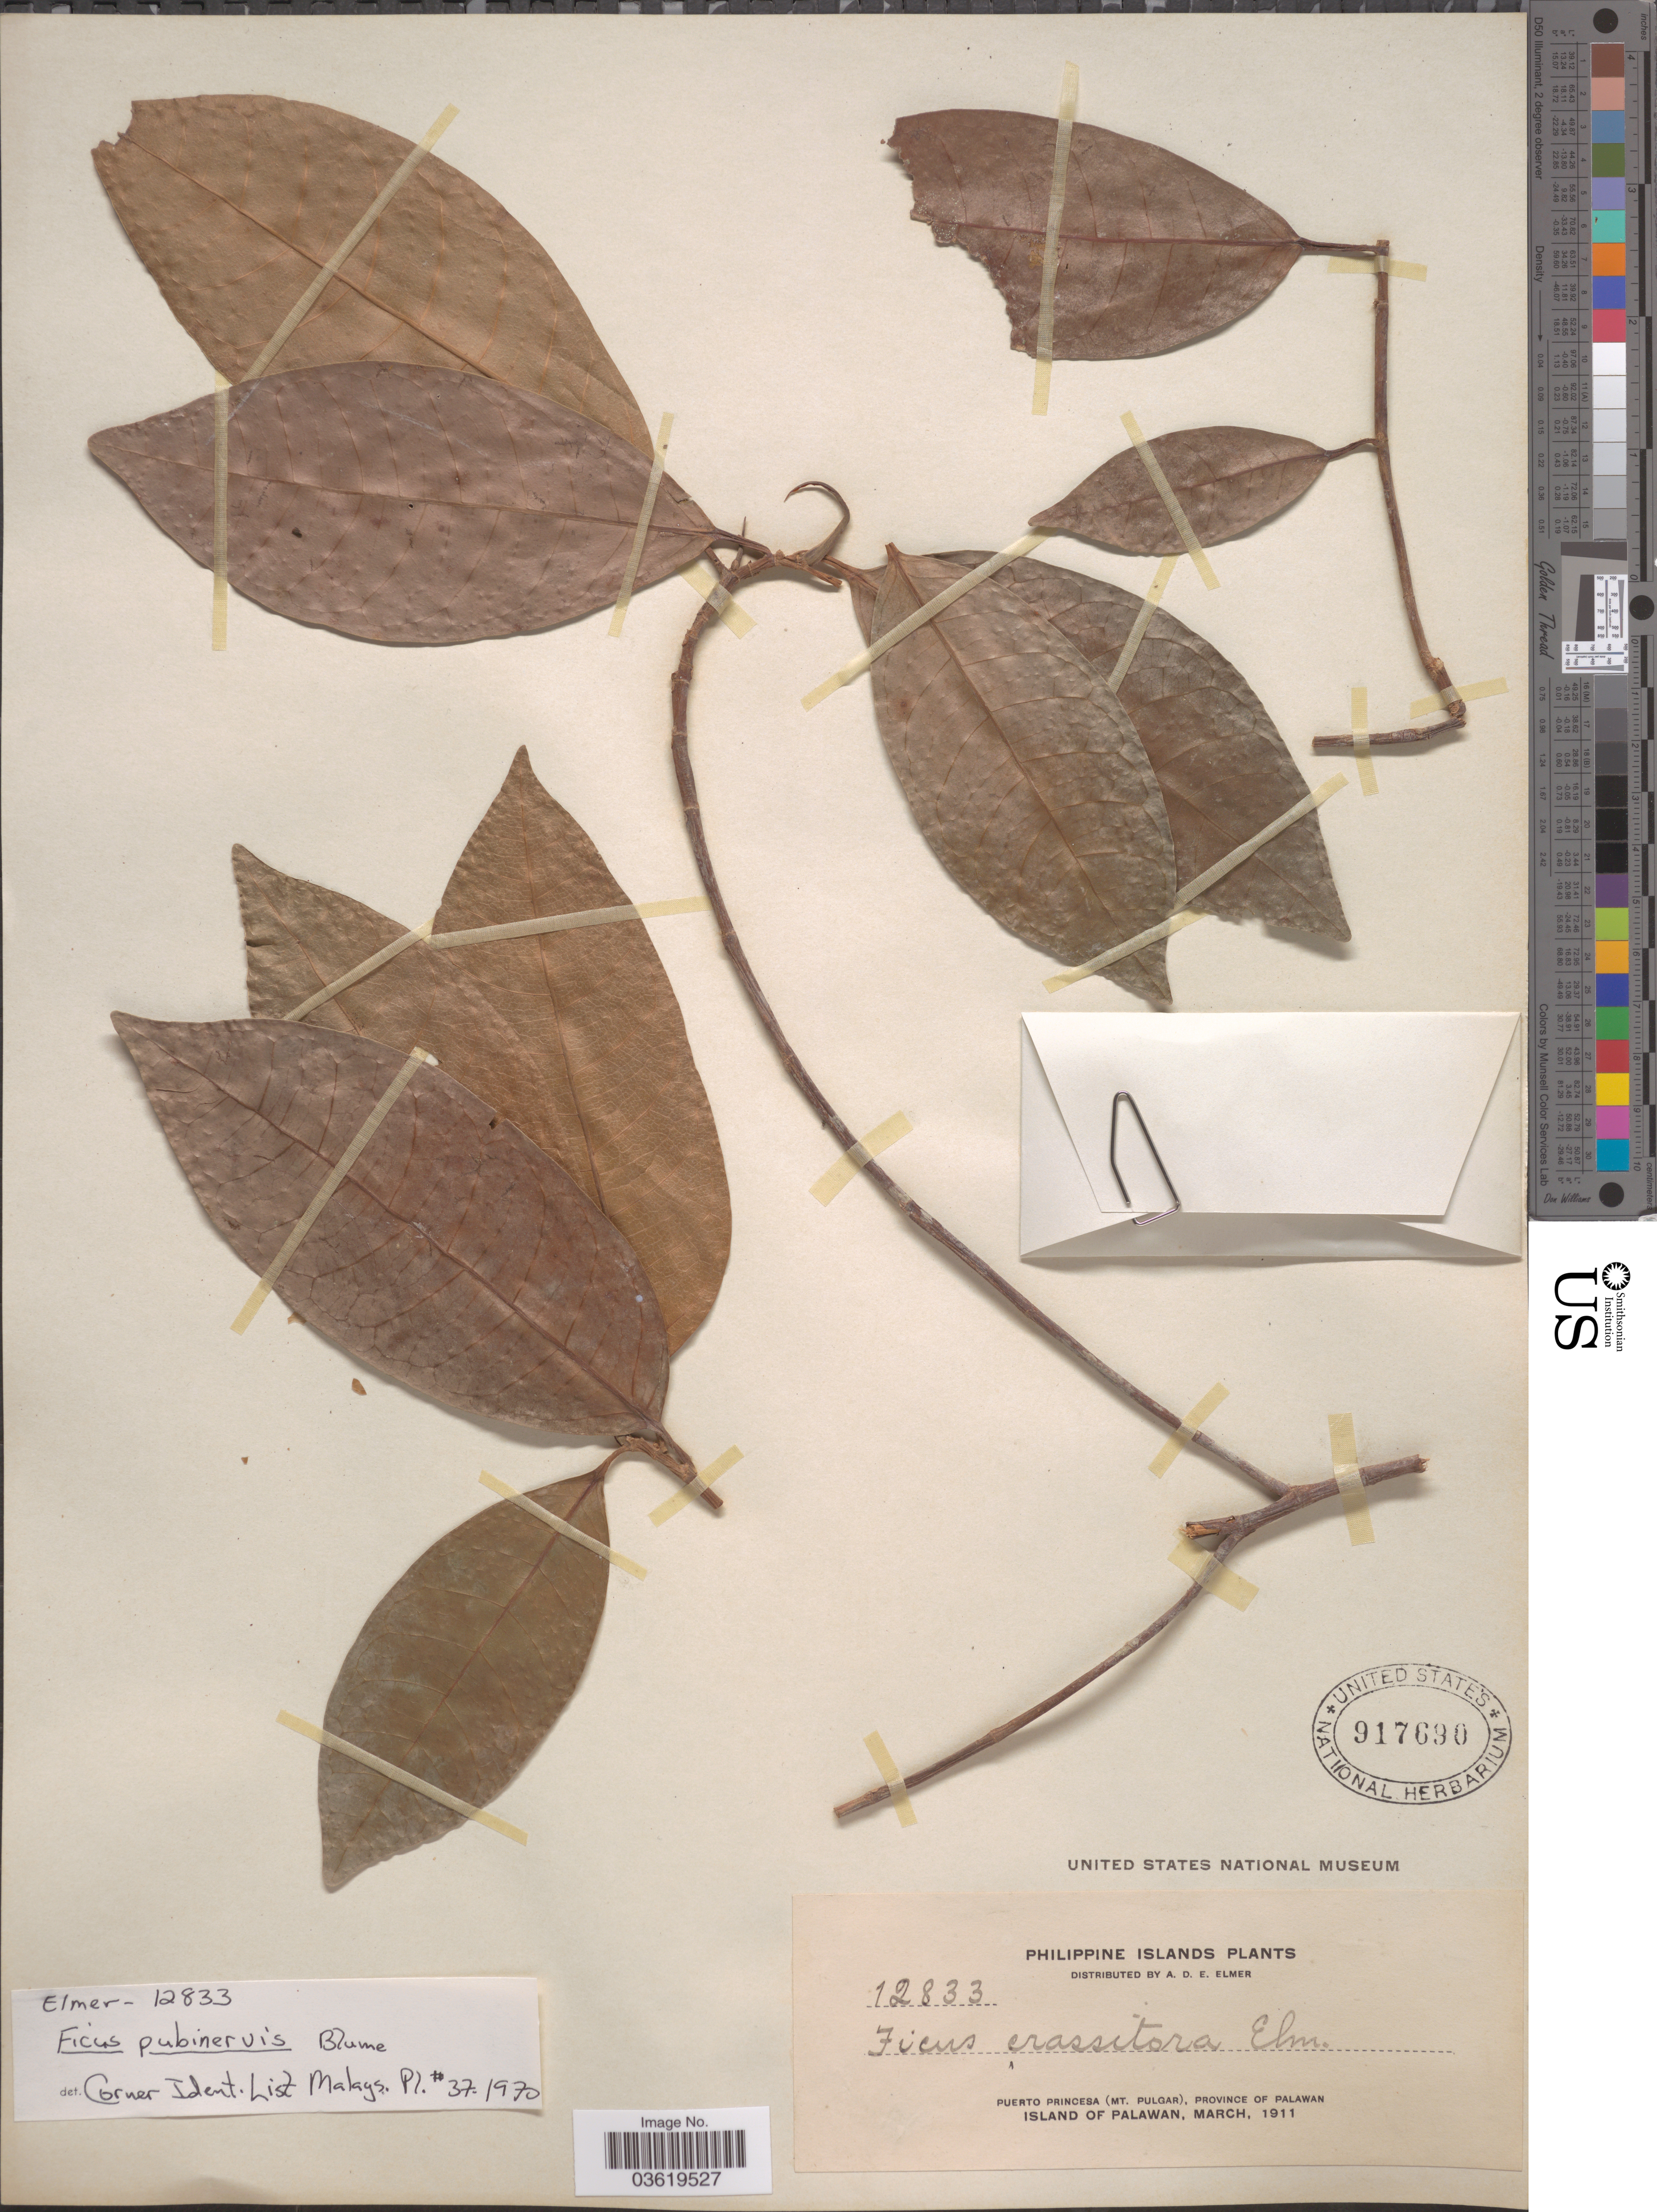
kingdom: Plantae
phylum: Tracheophyta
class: Magnoliopsida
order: Rosales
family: Moraceae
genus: Ficus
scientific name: Ficus pubinervis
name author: Blume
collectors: A. D. E. Elmer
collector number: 12833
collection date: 1911-03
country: Philippines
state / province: Mimaropa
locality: Puerto Princesa (Mt. Pulgar), Province of Palawan. Island of Palawan.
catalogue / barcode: US 917690